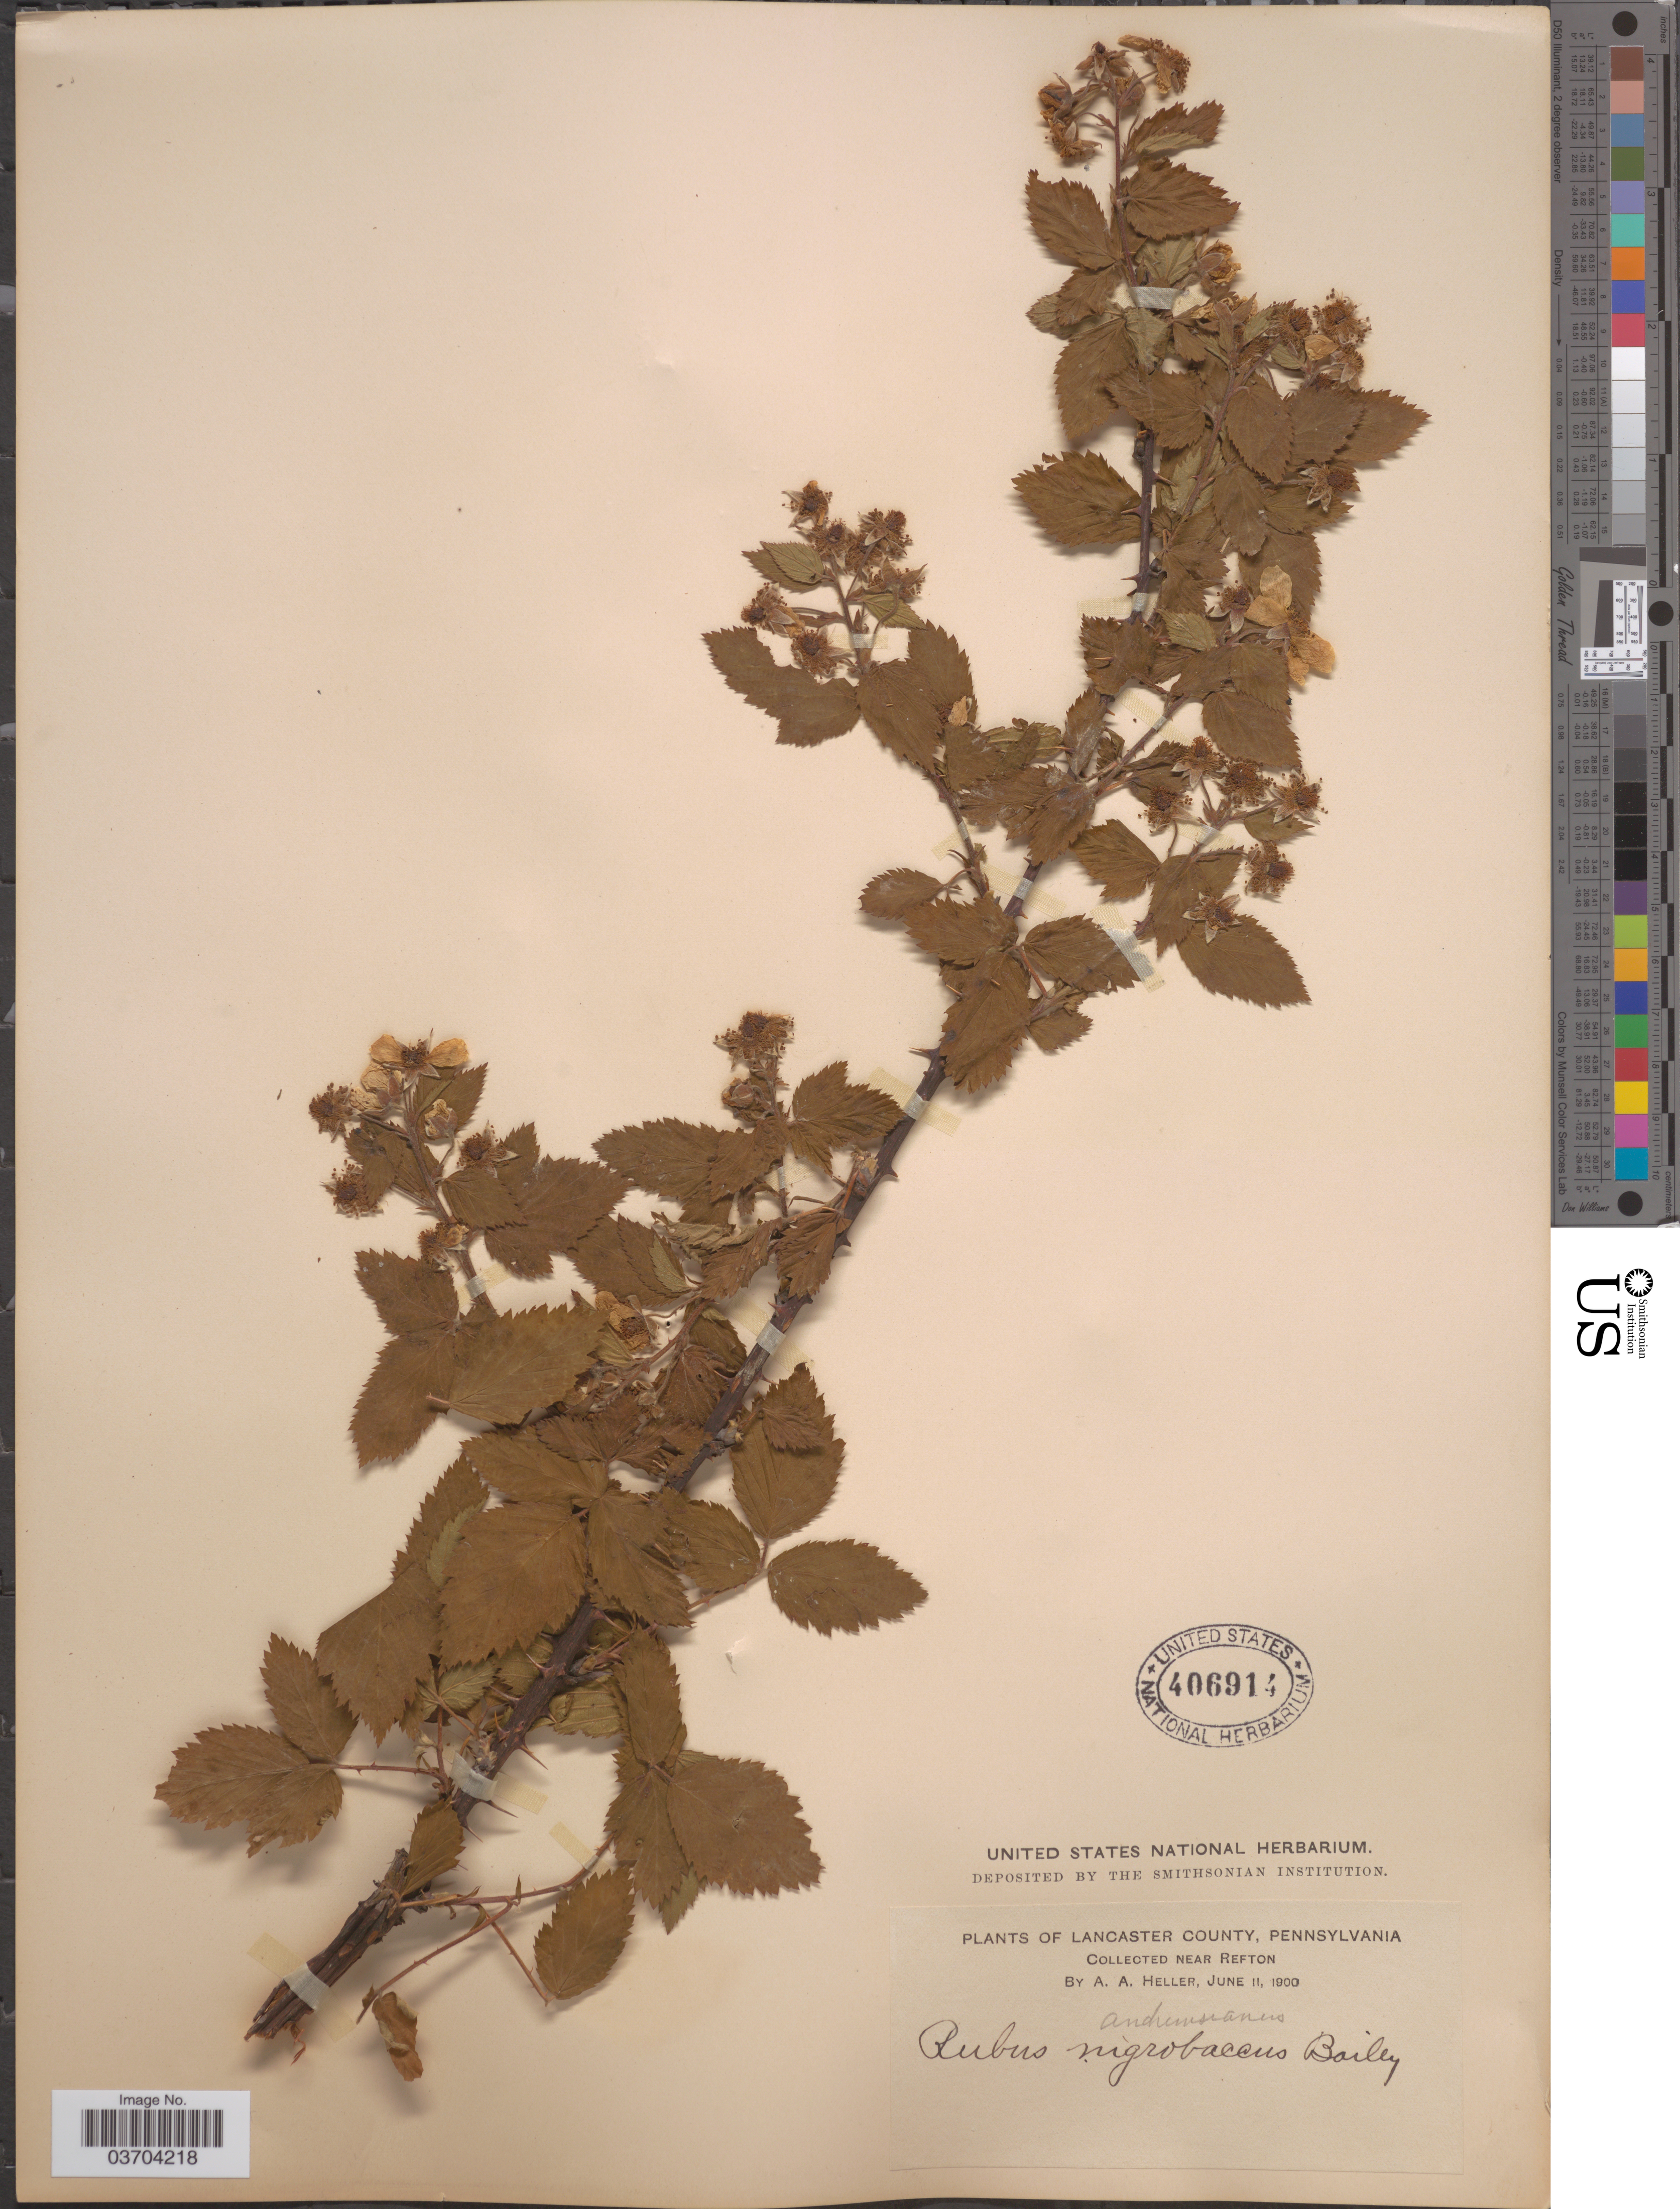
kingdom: Plantae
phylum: Tracheophyta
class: Magnoliopsida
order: Rosales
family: Rosaceae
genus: Rubus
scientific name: Rubus argutus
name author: Link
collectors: A. A. Heller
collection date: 1900-06-11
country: United States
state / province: Pennsylvania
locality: Lancaster County. Near Refton.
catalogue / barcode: US 406914